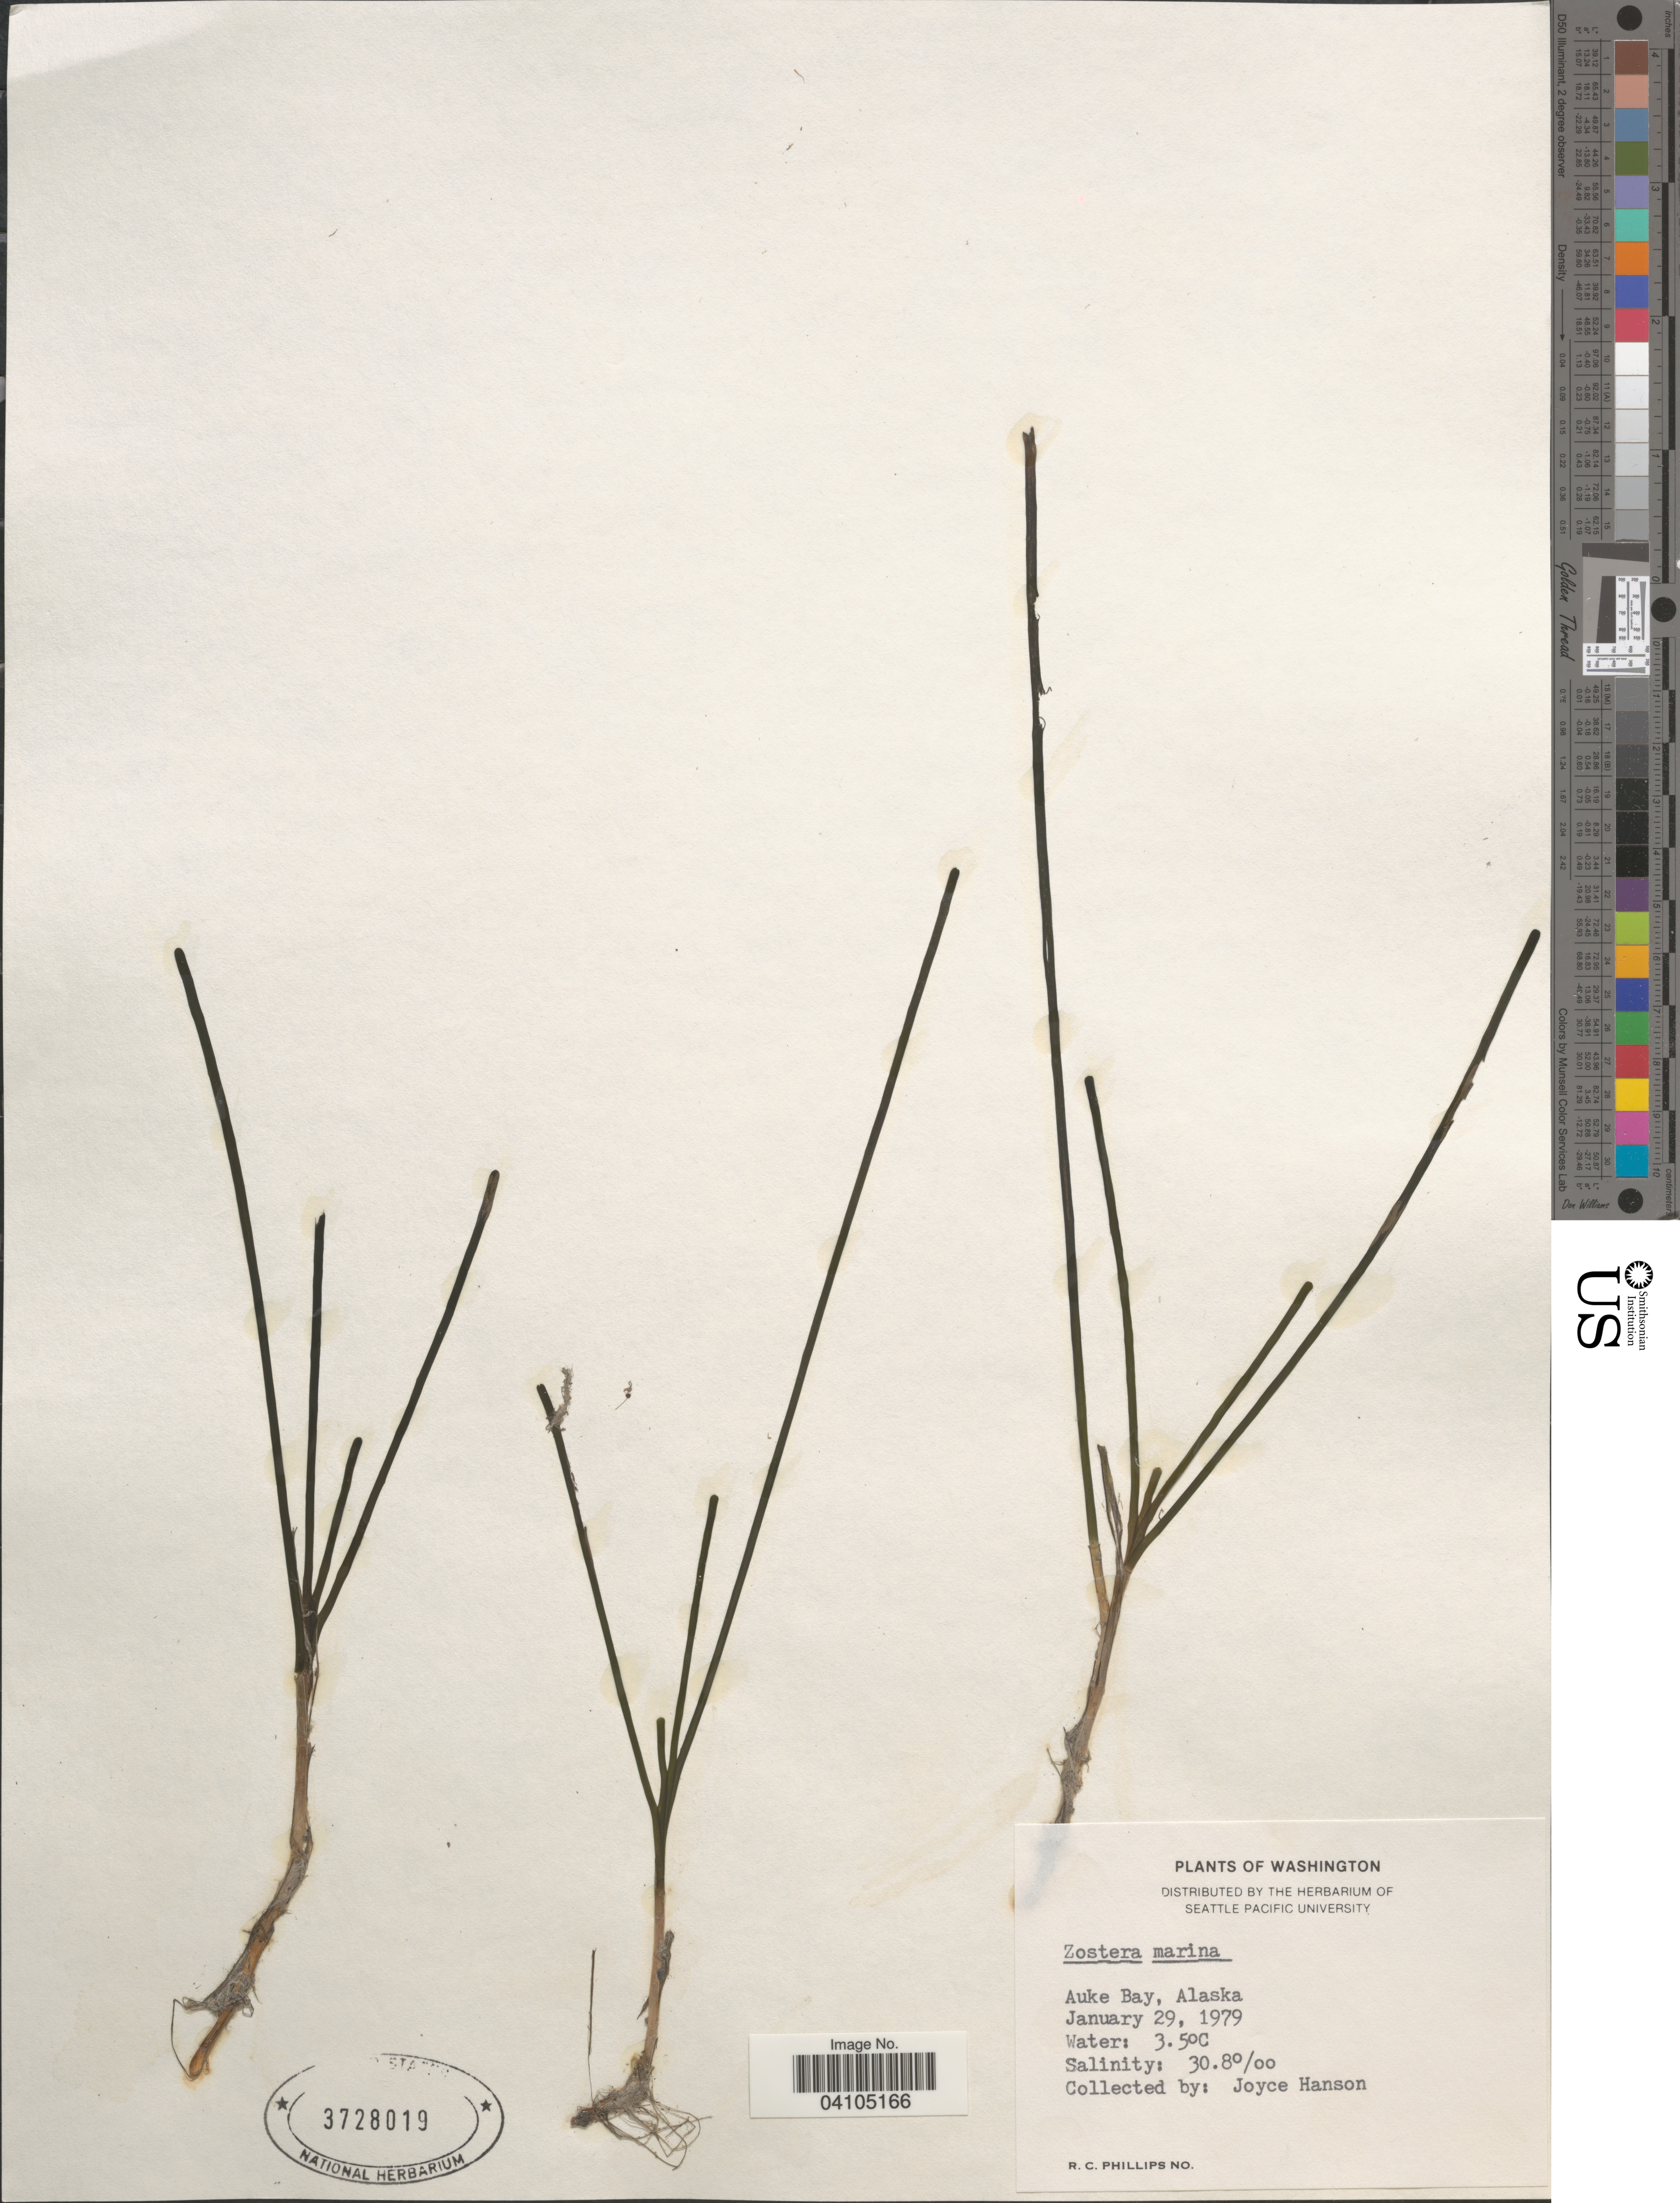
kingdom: Plantae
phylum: Tracheophyta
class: Liliopsida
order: Alismatales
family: Zosteraceae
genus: Zostera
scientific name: Zostera marina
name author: L.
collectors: J. Hanson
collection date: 1979-01-29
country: United States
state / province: Alaska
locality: Auke Bay.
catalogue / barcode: US 3728019